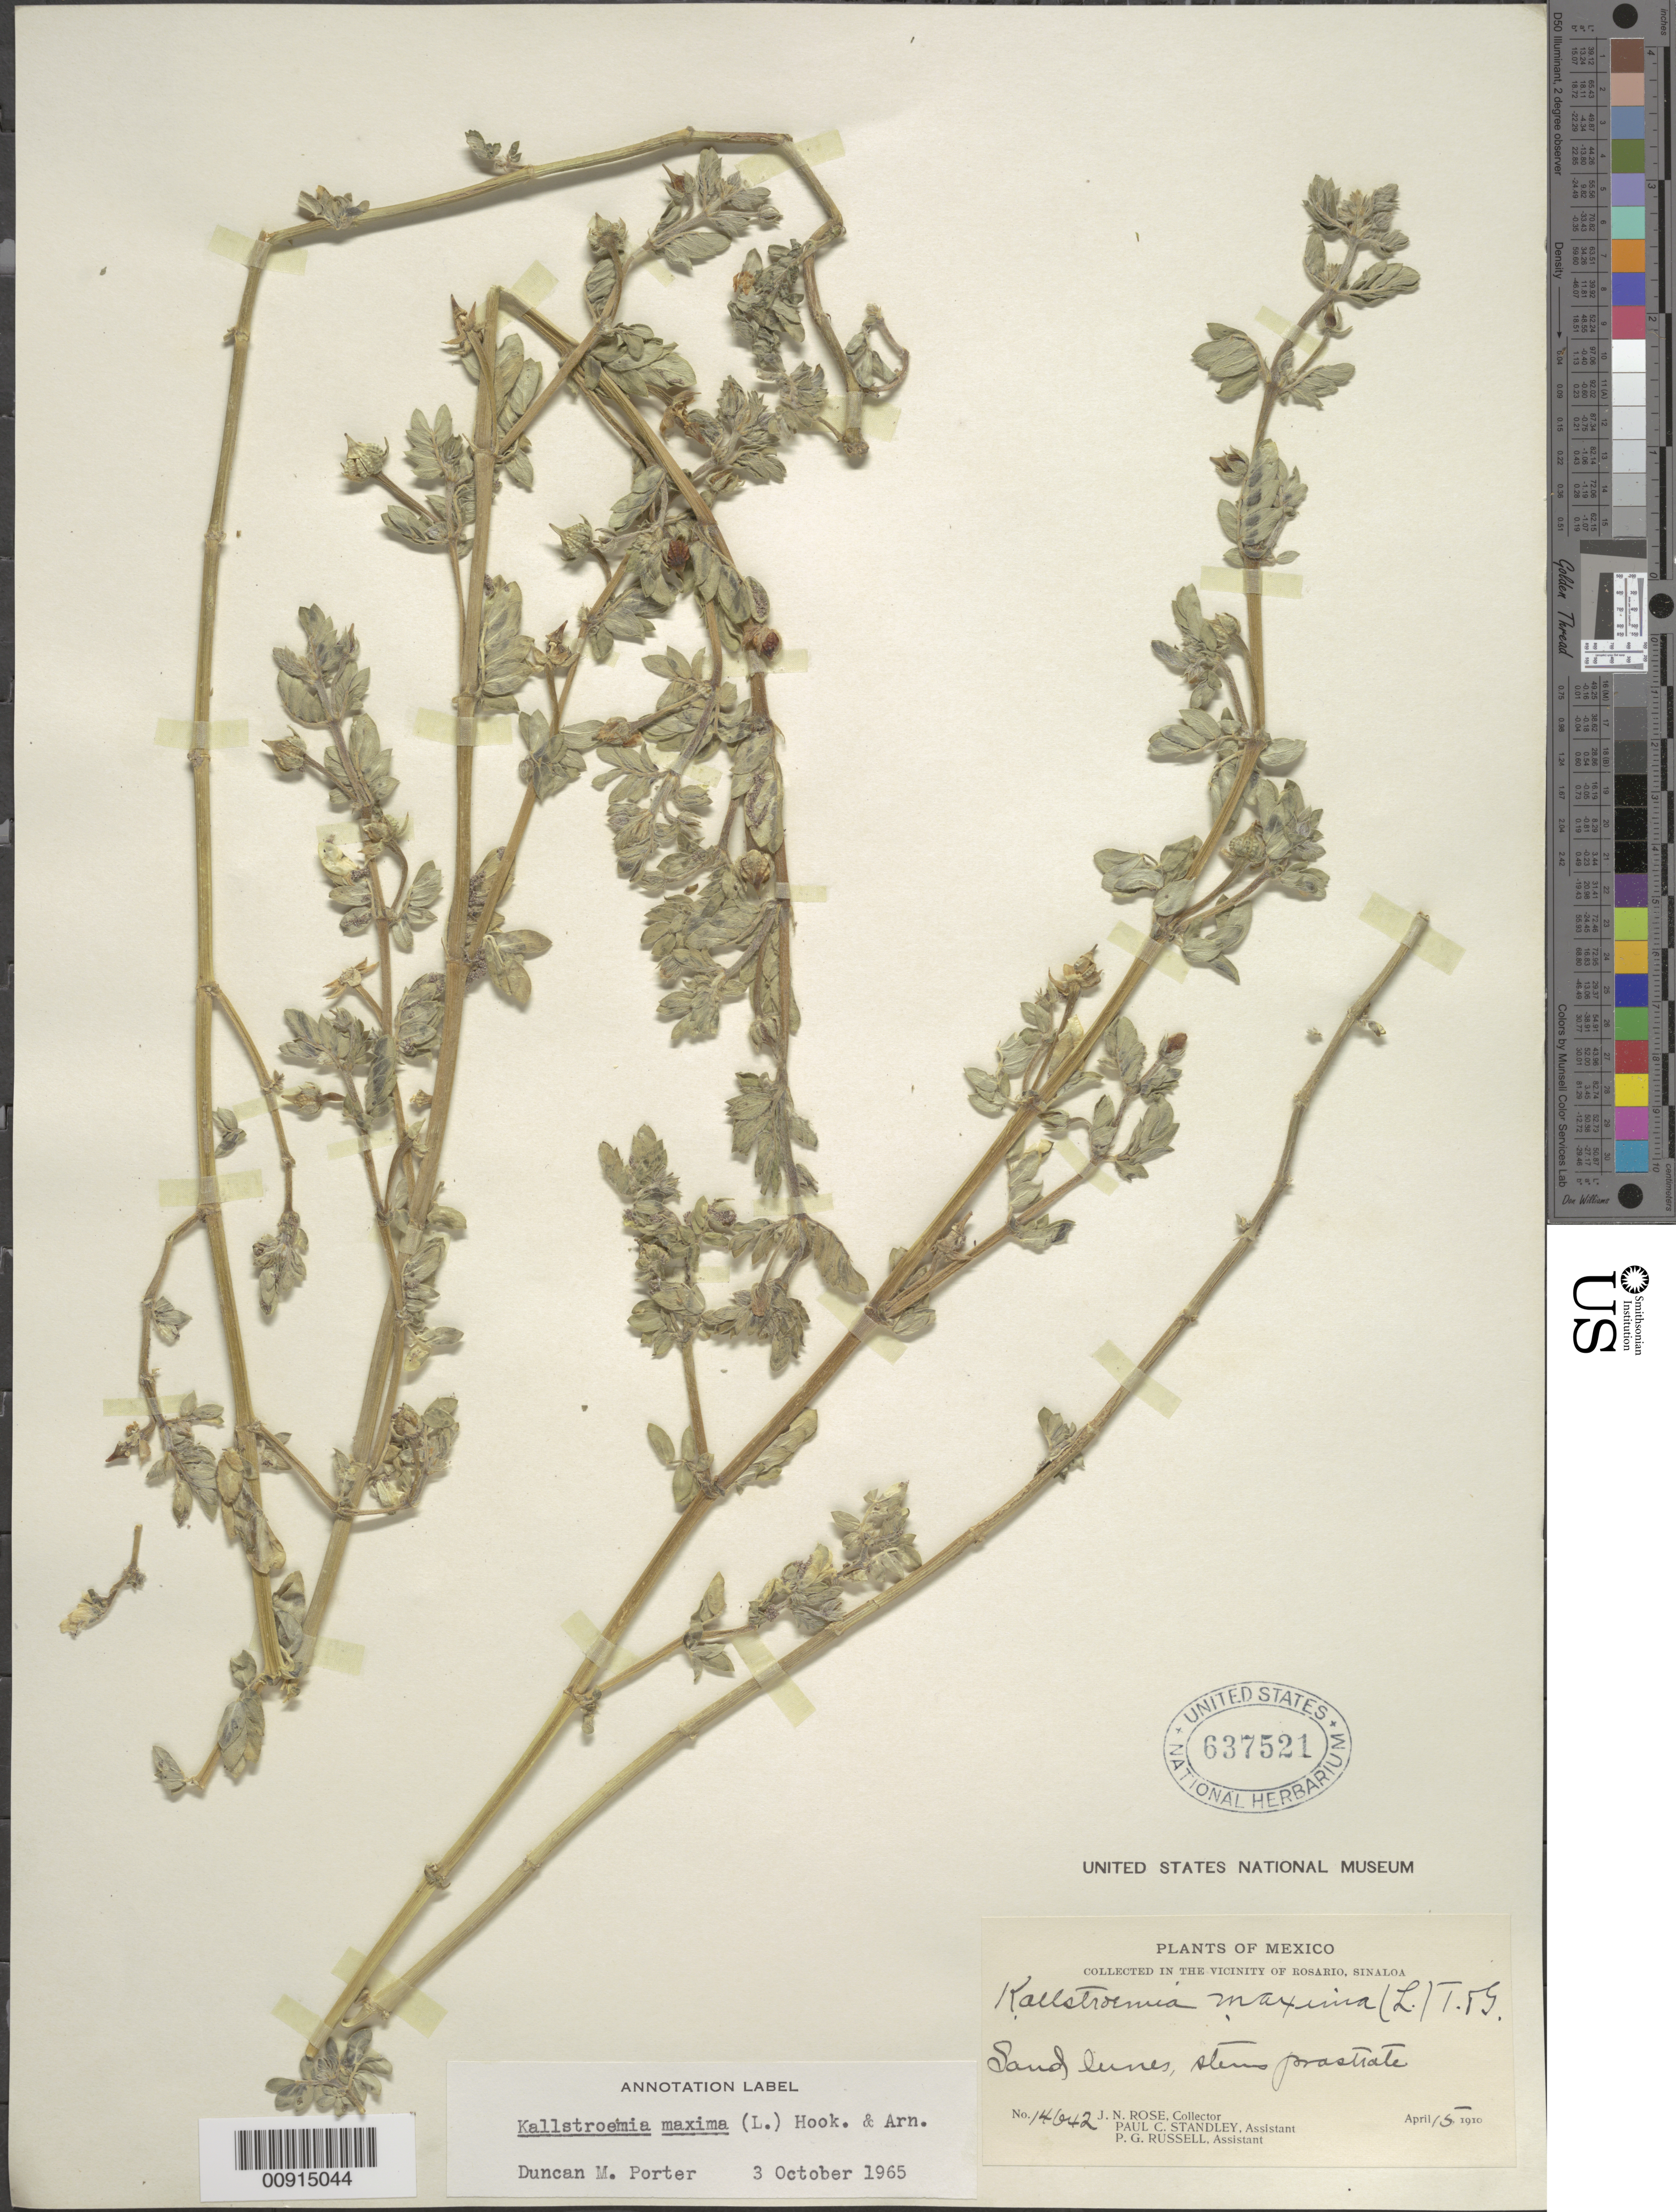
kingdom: Plantae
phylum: Tracheophyta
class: Magnoliopsida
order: Zygophyllales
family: Zygophyllaceae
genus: Kallstroemia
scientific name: Kallstroemia maxima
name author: (L.) Hook. & Arn.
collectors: J. N. Rose, P. C. Standley & P. G. Russell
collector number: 14642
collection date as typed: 15 Apr 1910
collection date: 1910-04-15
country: Mexico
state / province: Sinaloa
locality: Vicinity of Rosario, State of Sinaloa.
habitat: Sand dunes.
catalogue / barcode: US 637521